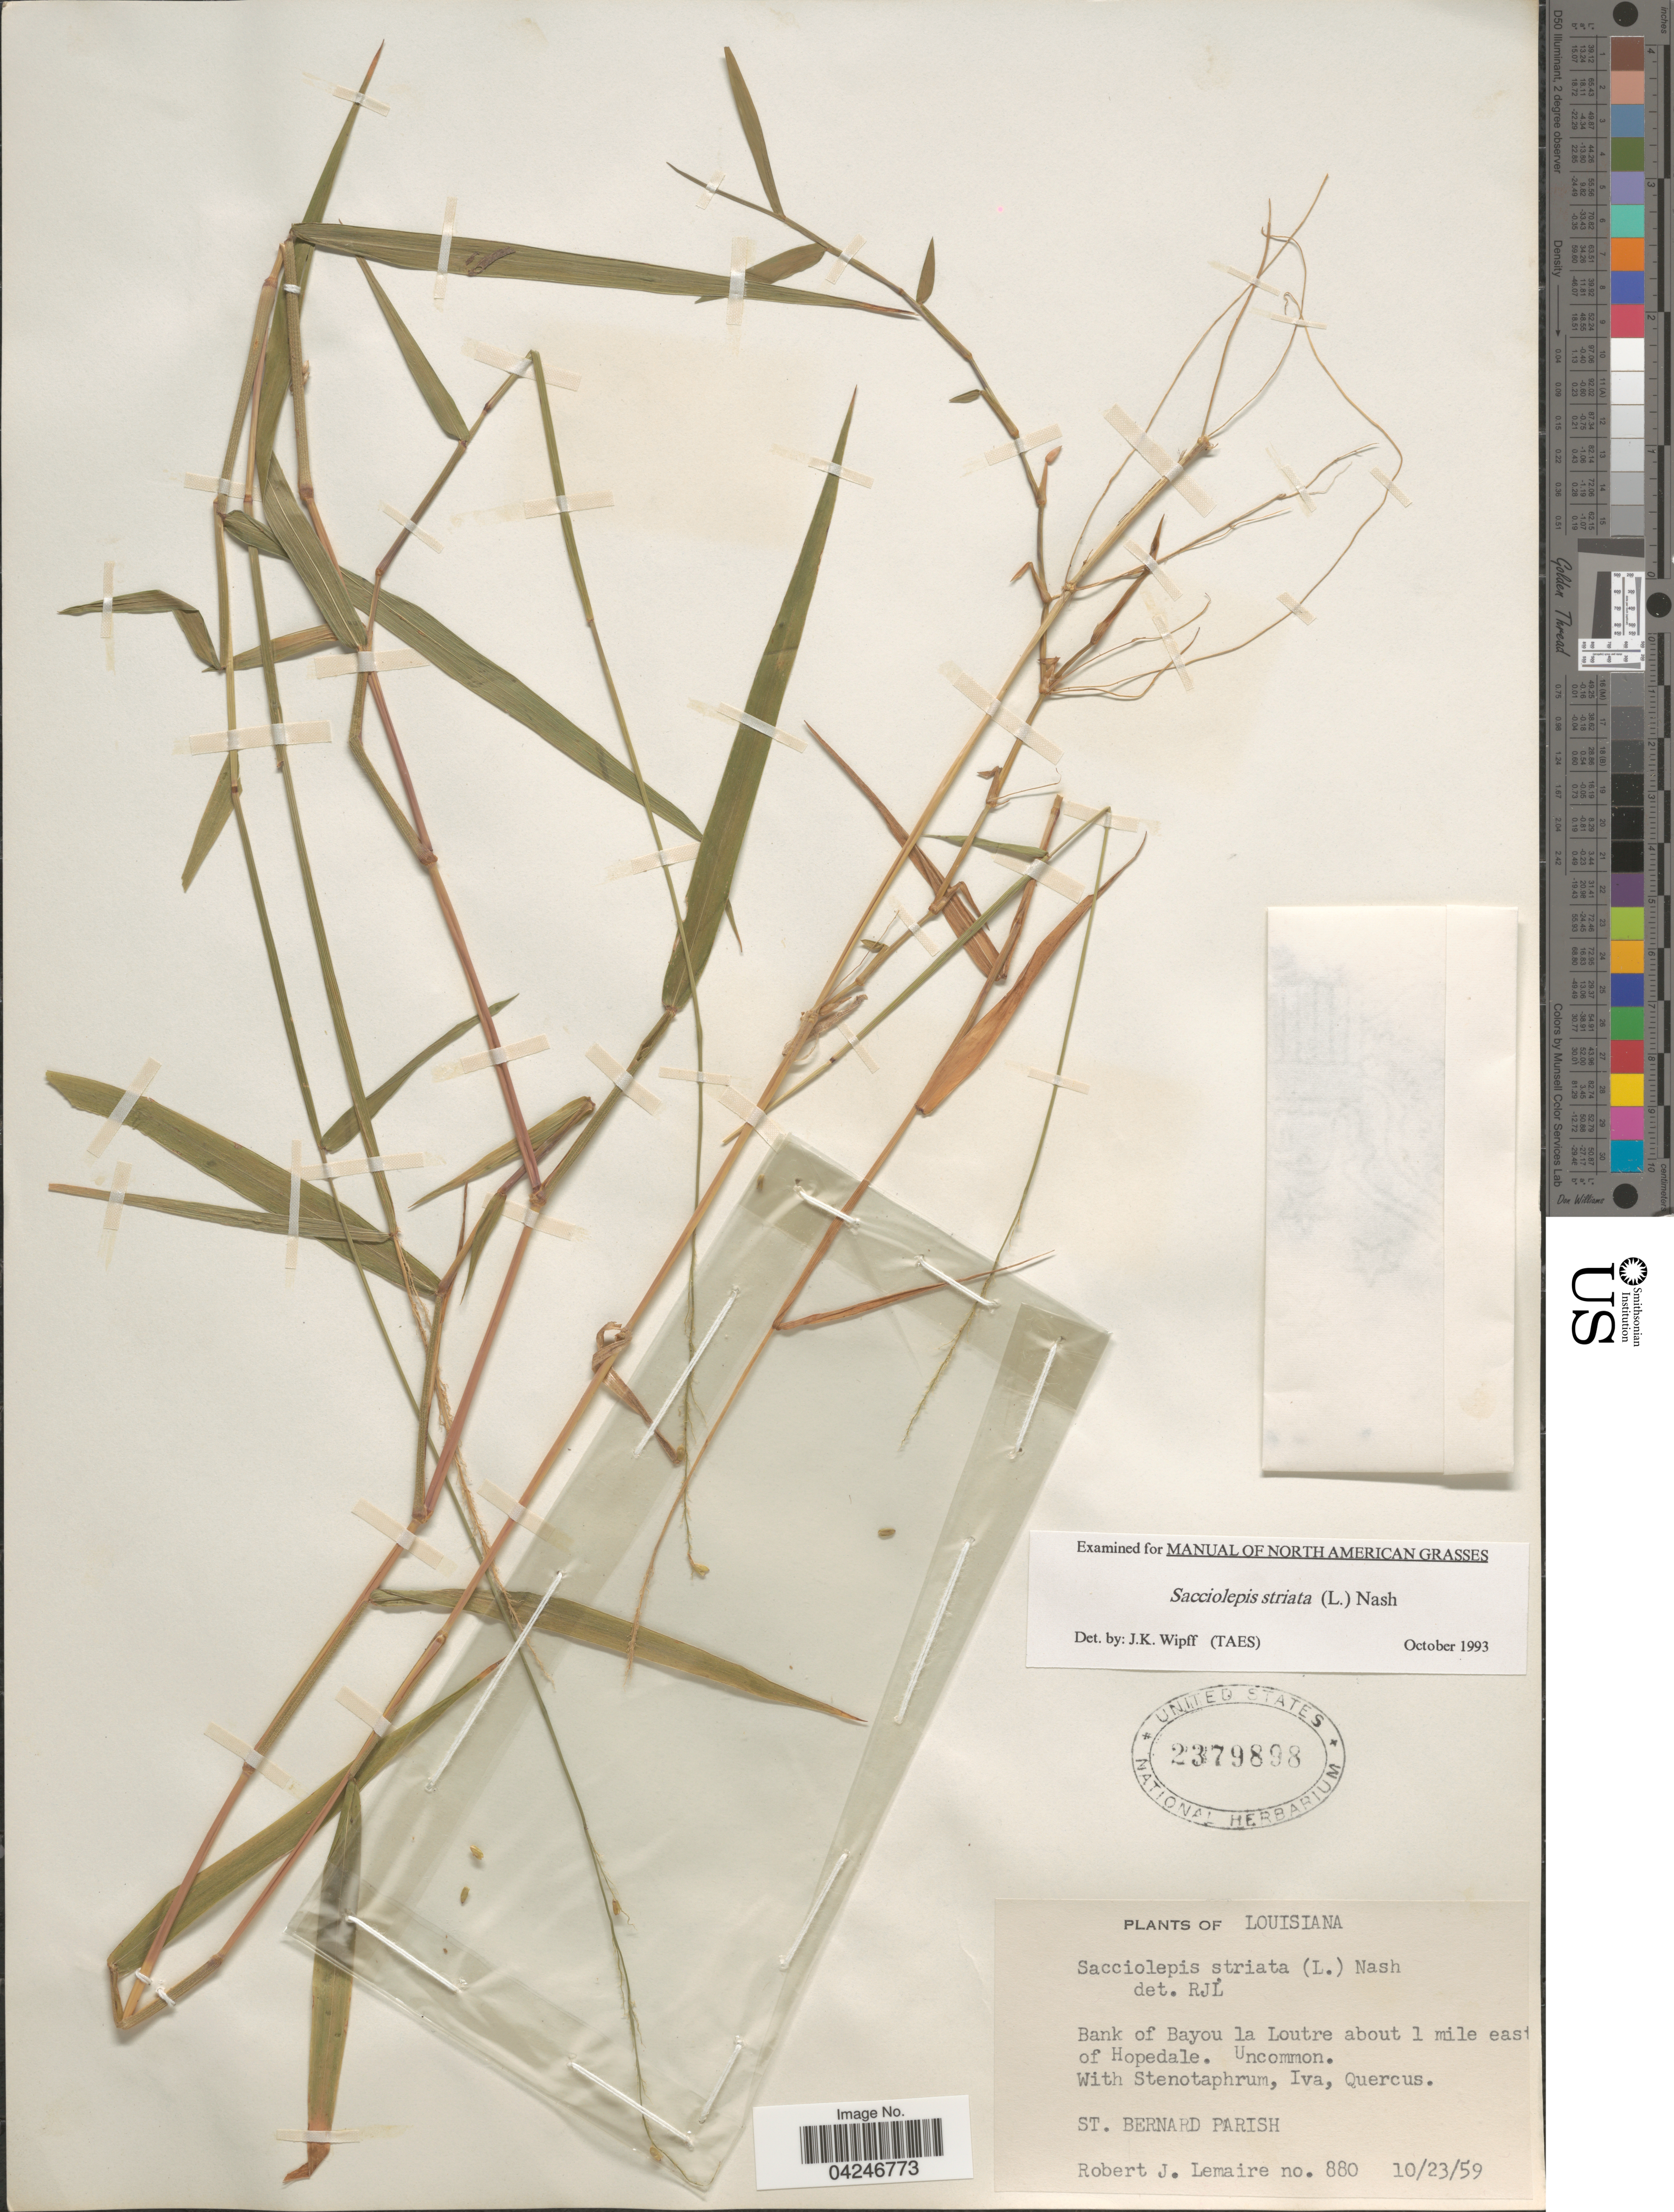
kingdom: Plantae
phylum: Tracheophyta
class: Liliopsida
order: Poales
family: Poaceae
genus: Sacciolepis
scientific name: Sacciolepis striata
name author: (L.) Nash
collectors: R. J. Lemaire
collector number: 880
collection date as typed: Transcribed d/m/y: 23/10/59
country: United States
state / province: Louisiana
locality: Bank of Bayou la Loutre about 1 miles east of Hopedale. St. Bernard Parish.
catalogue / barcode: US 2379898